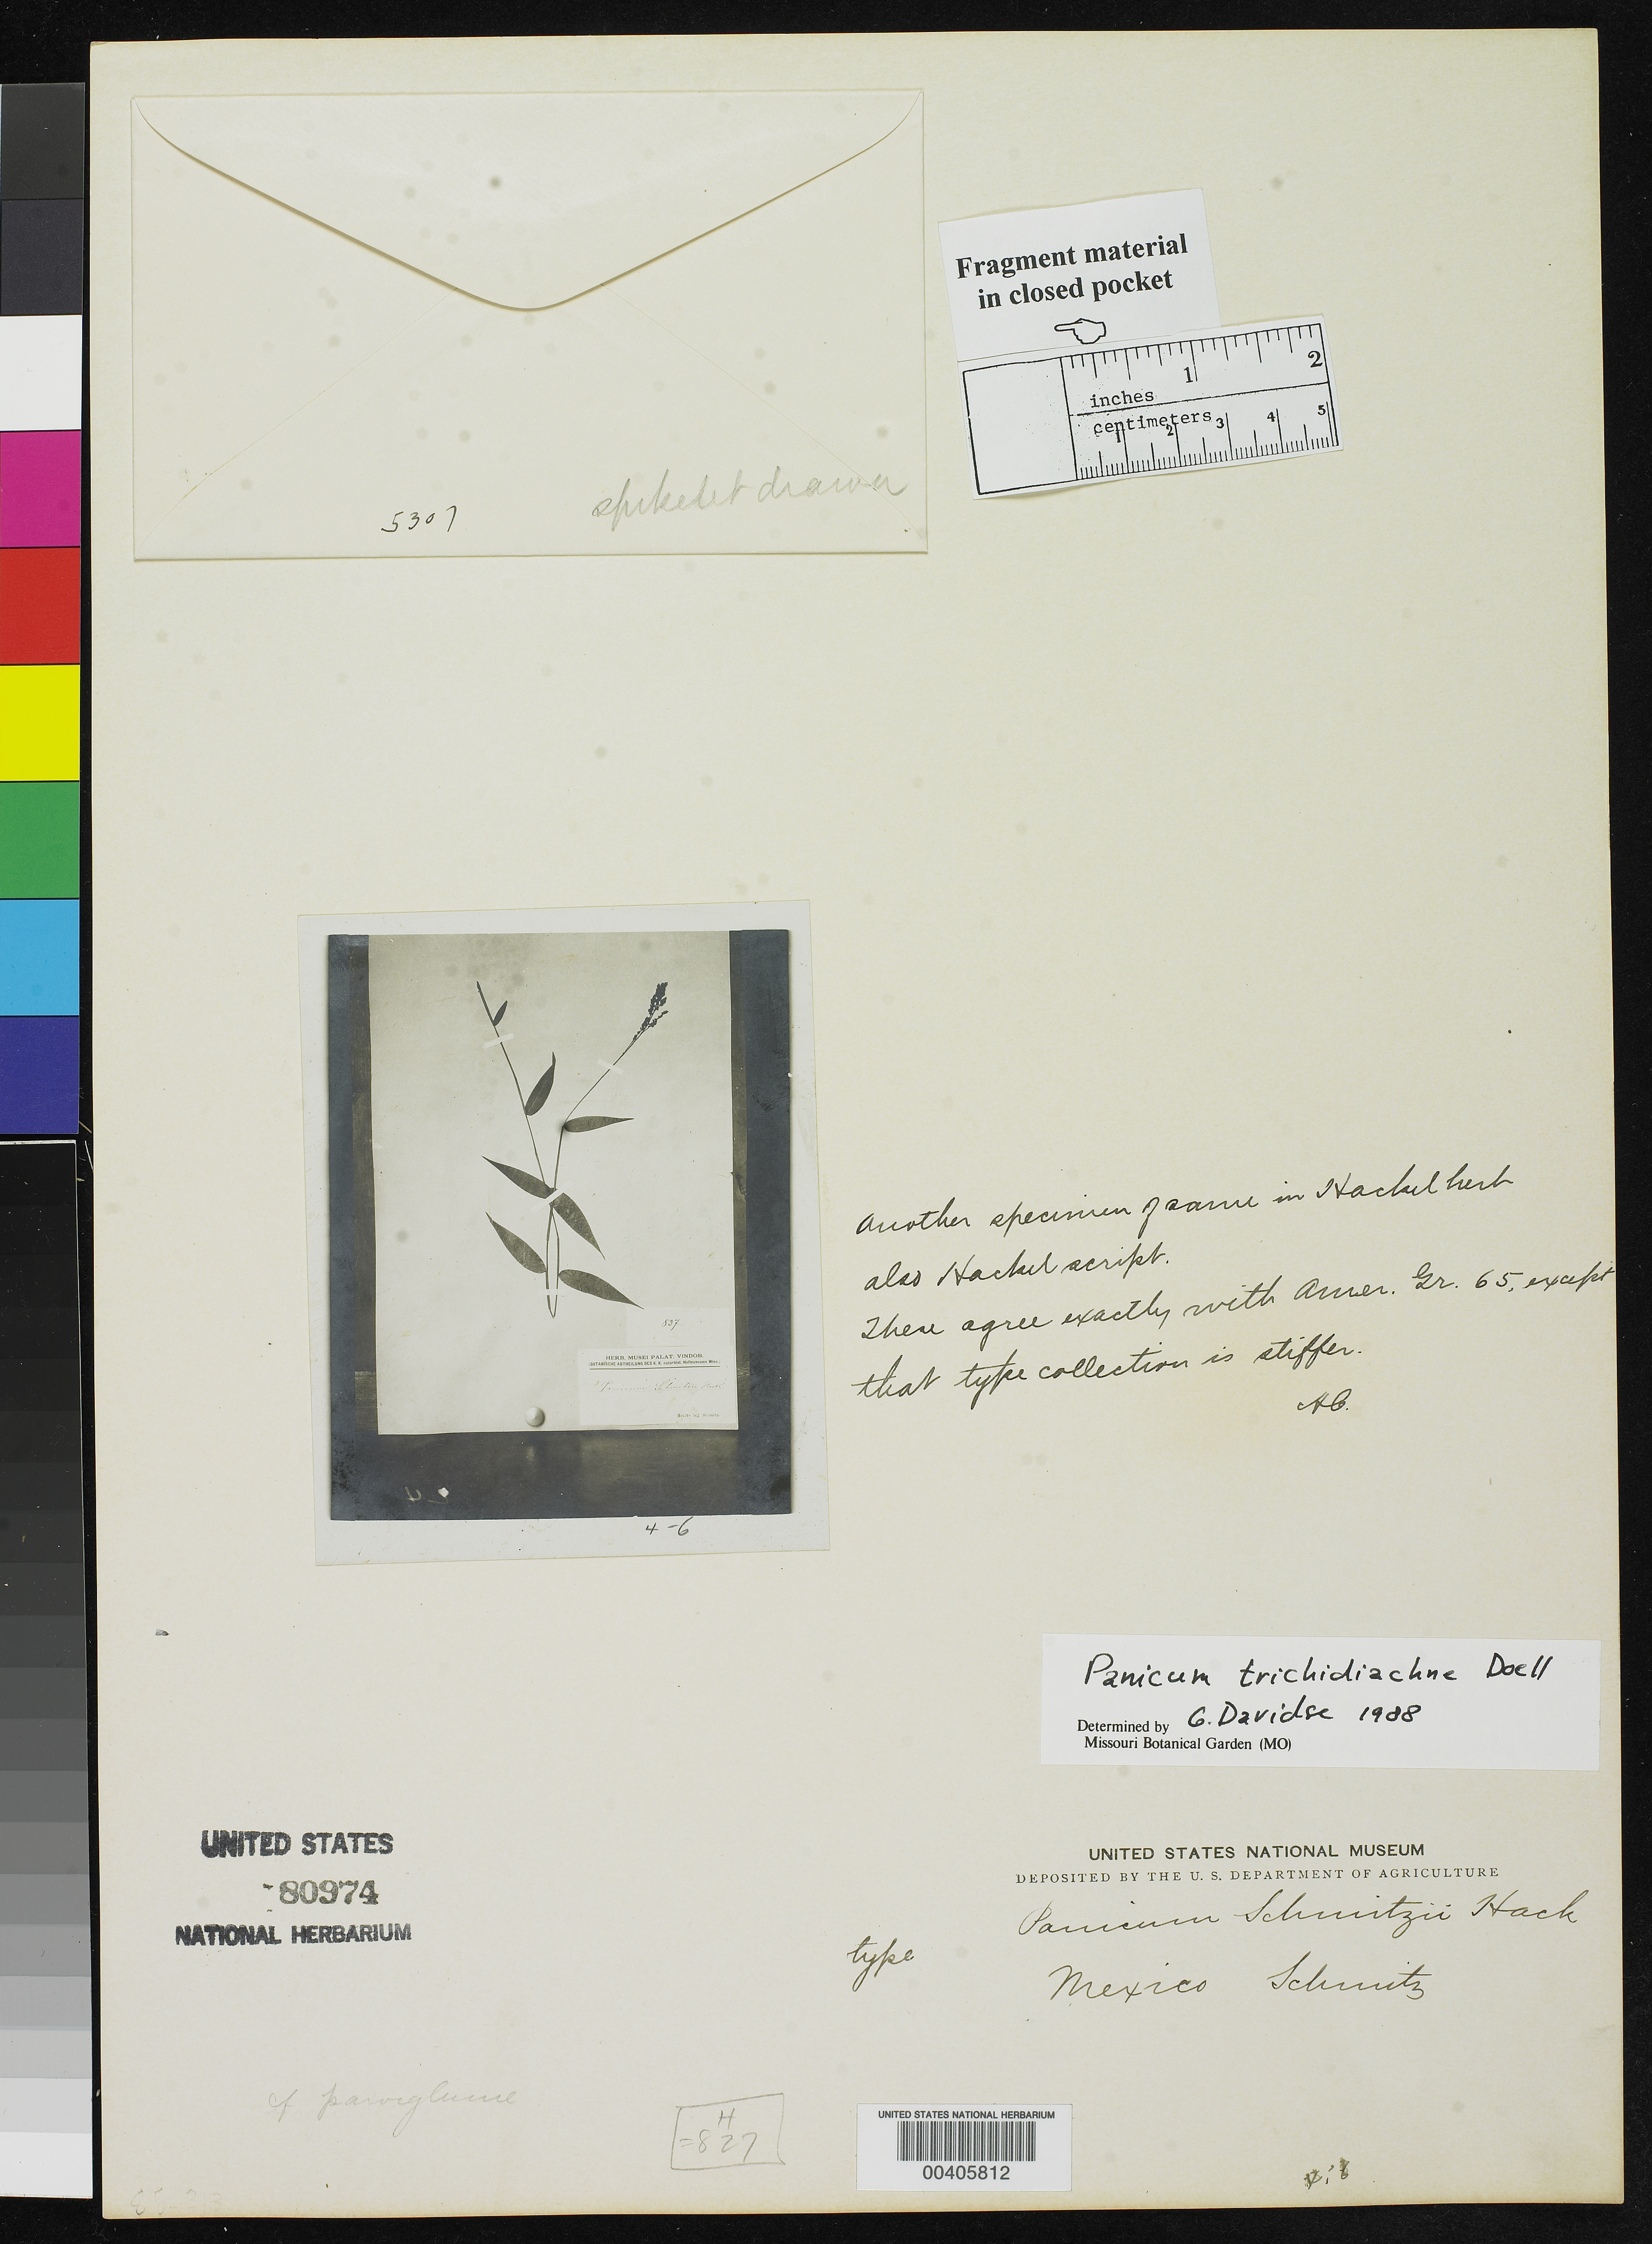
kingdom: Plantae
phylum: Tracheophyta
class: Liliopsida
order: Poales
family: Poaceae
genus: Panicum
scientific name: Panicum schmitzii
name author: Hack.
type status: Type Fragment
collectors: A. Schmitz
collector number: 837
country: Mexico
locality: E of Monserrat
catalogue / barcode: US 80974